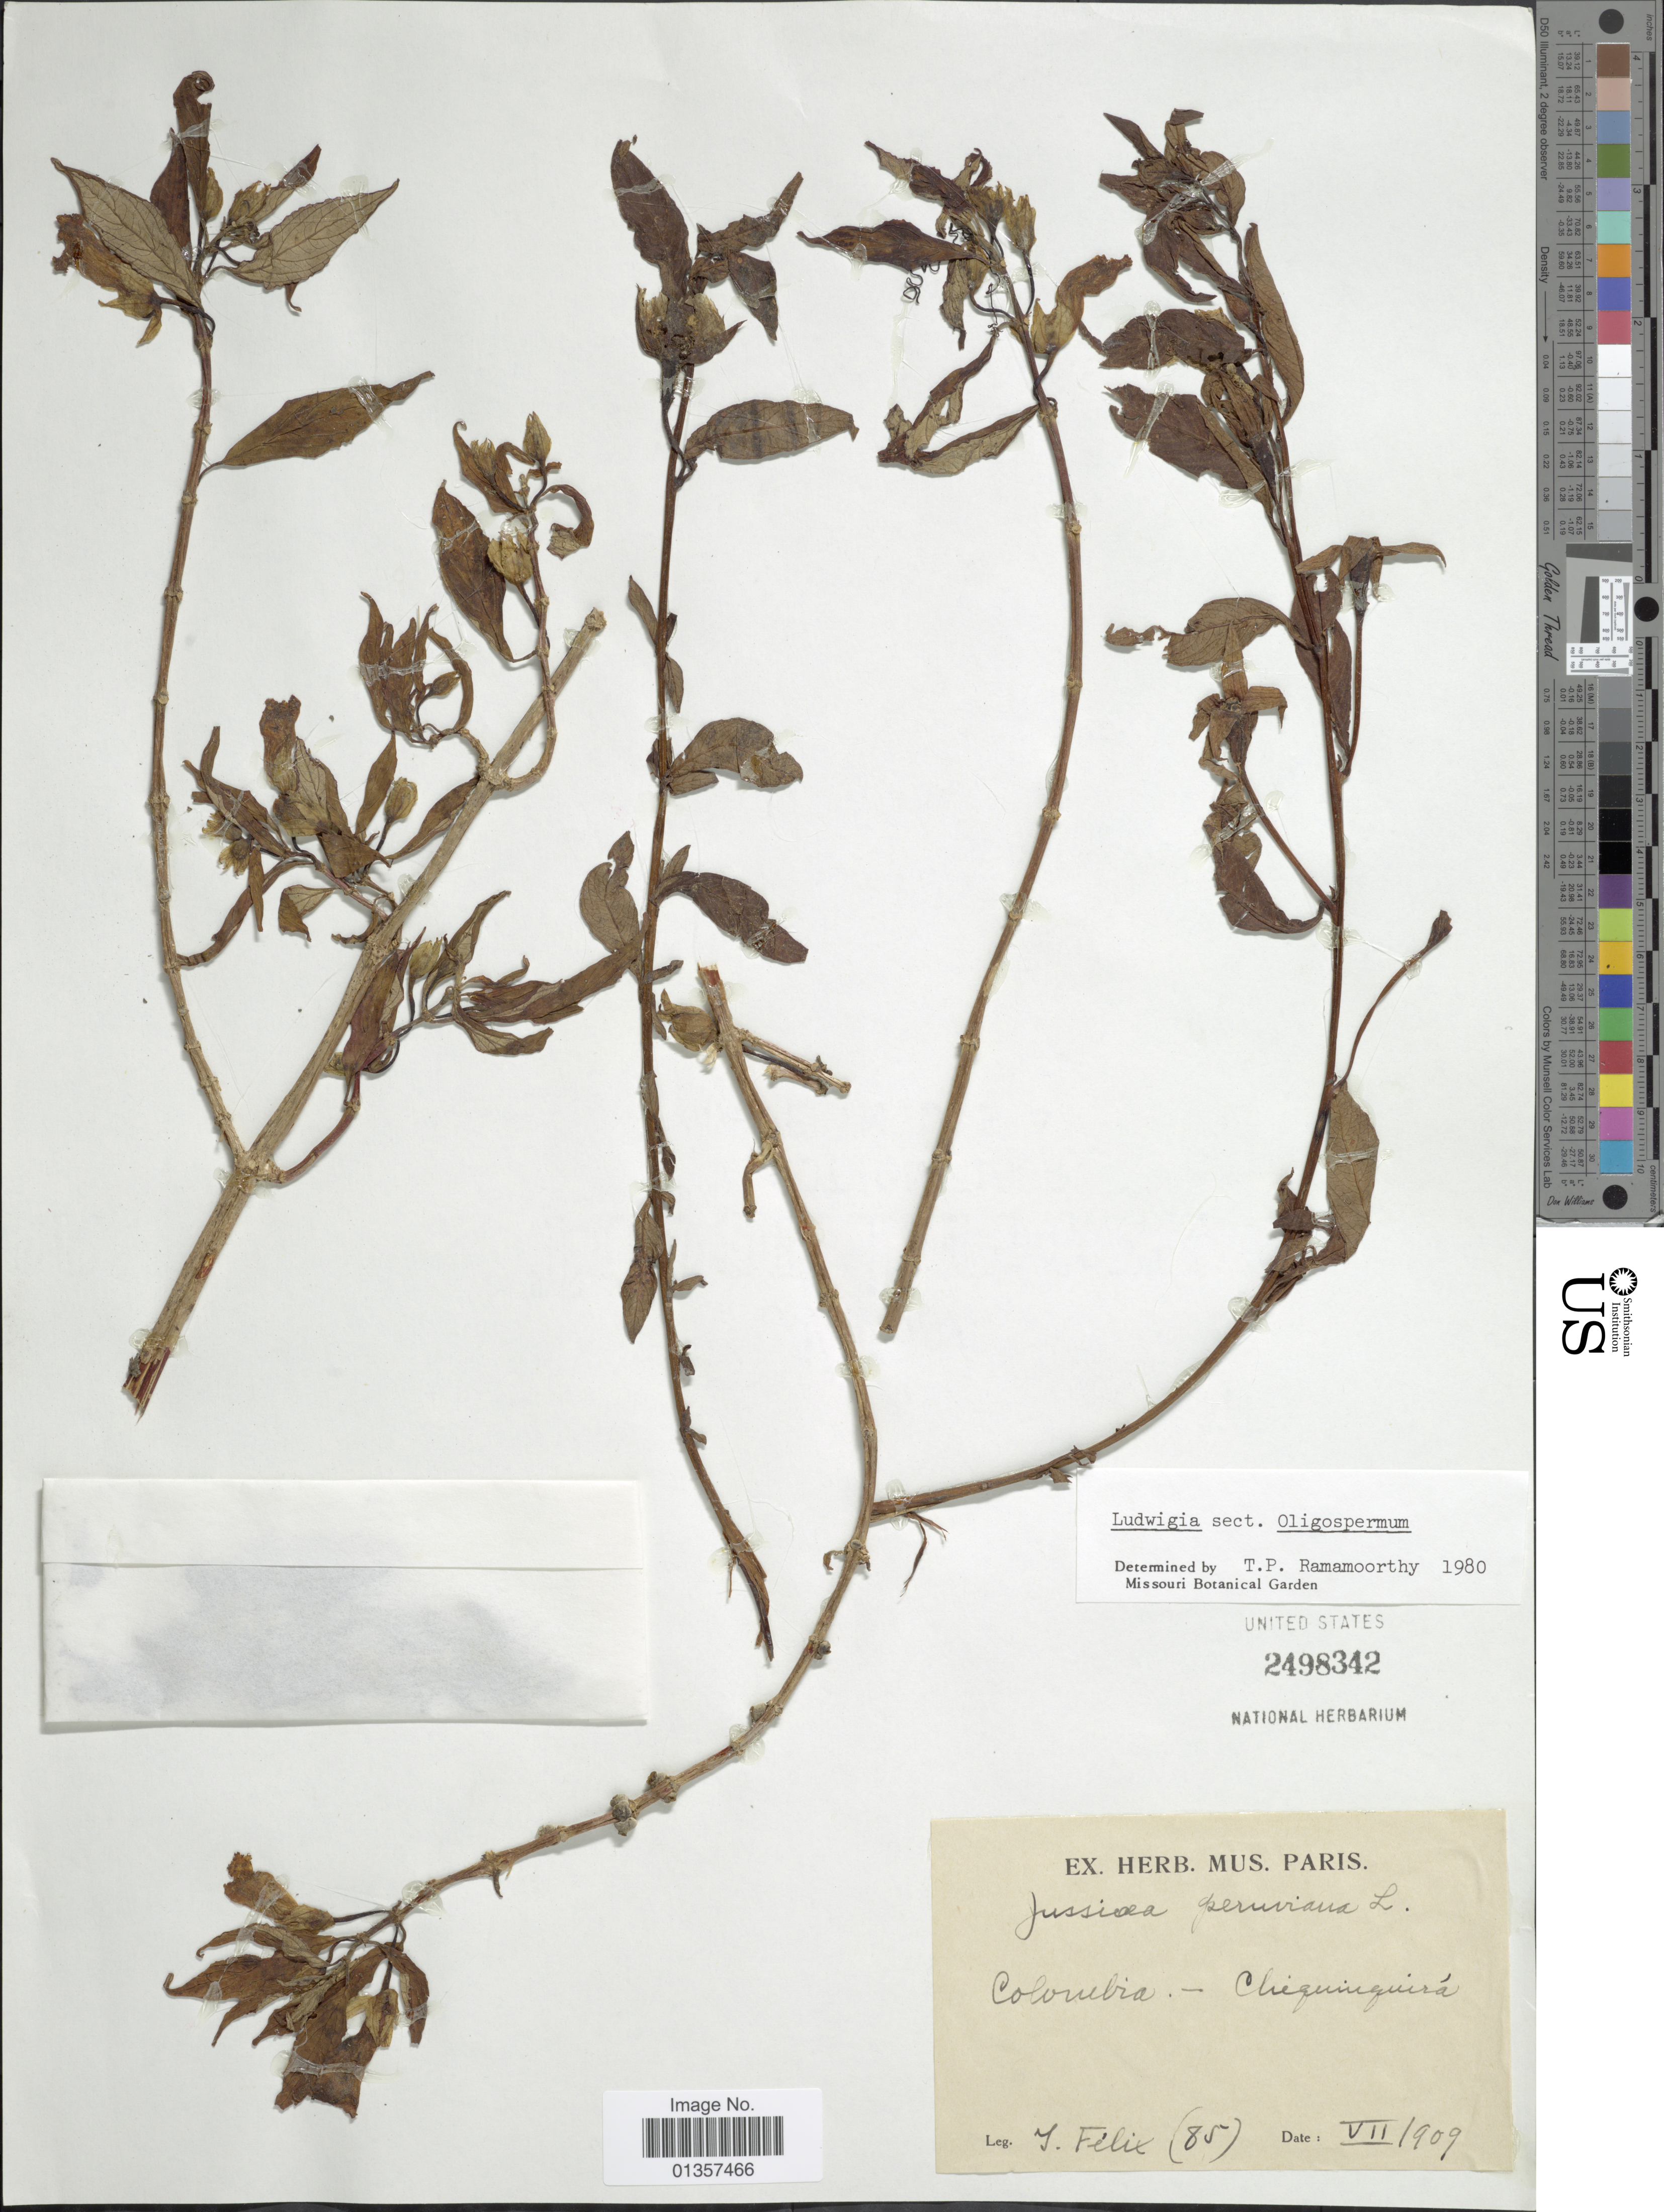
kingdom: Plantae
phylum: Tracheophyta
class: Magnoliopsida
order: Myrtales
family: Onagraceae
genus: Ludwigia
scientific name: Ludwigia peruviana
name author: (L.) H. Hara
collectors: T. Felix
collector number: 85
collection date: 1909-07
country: Colombia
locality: Chiquinquirá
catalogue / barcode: US 2498342